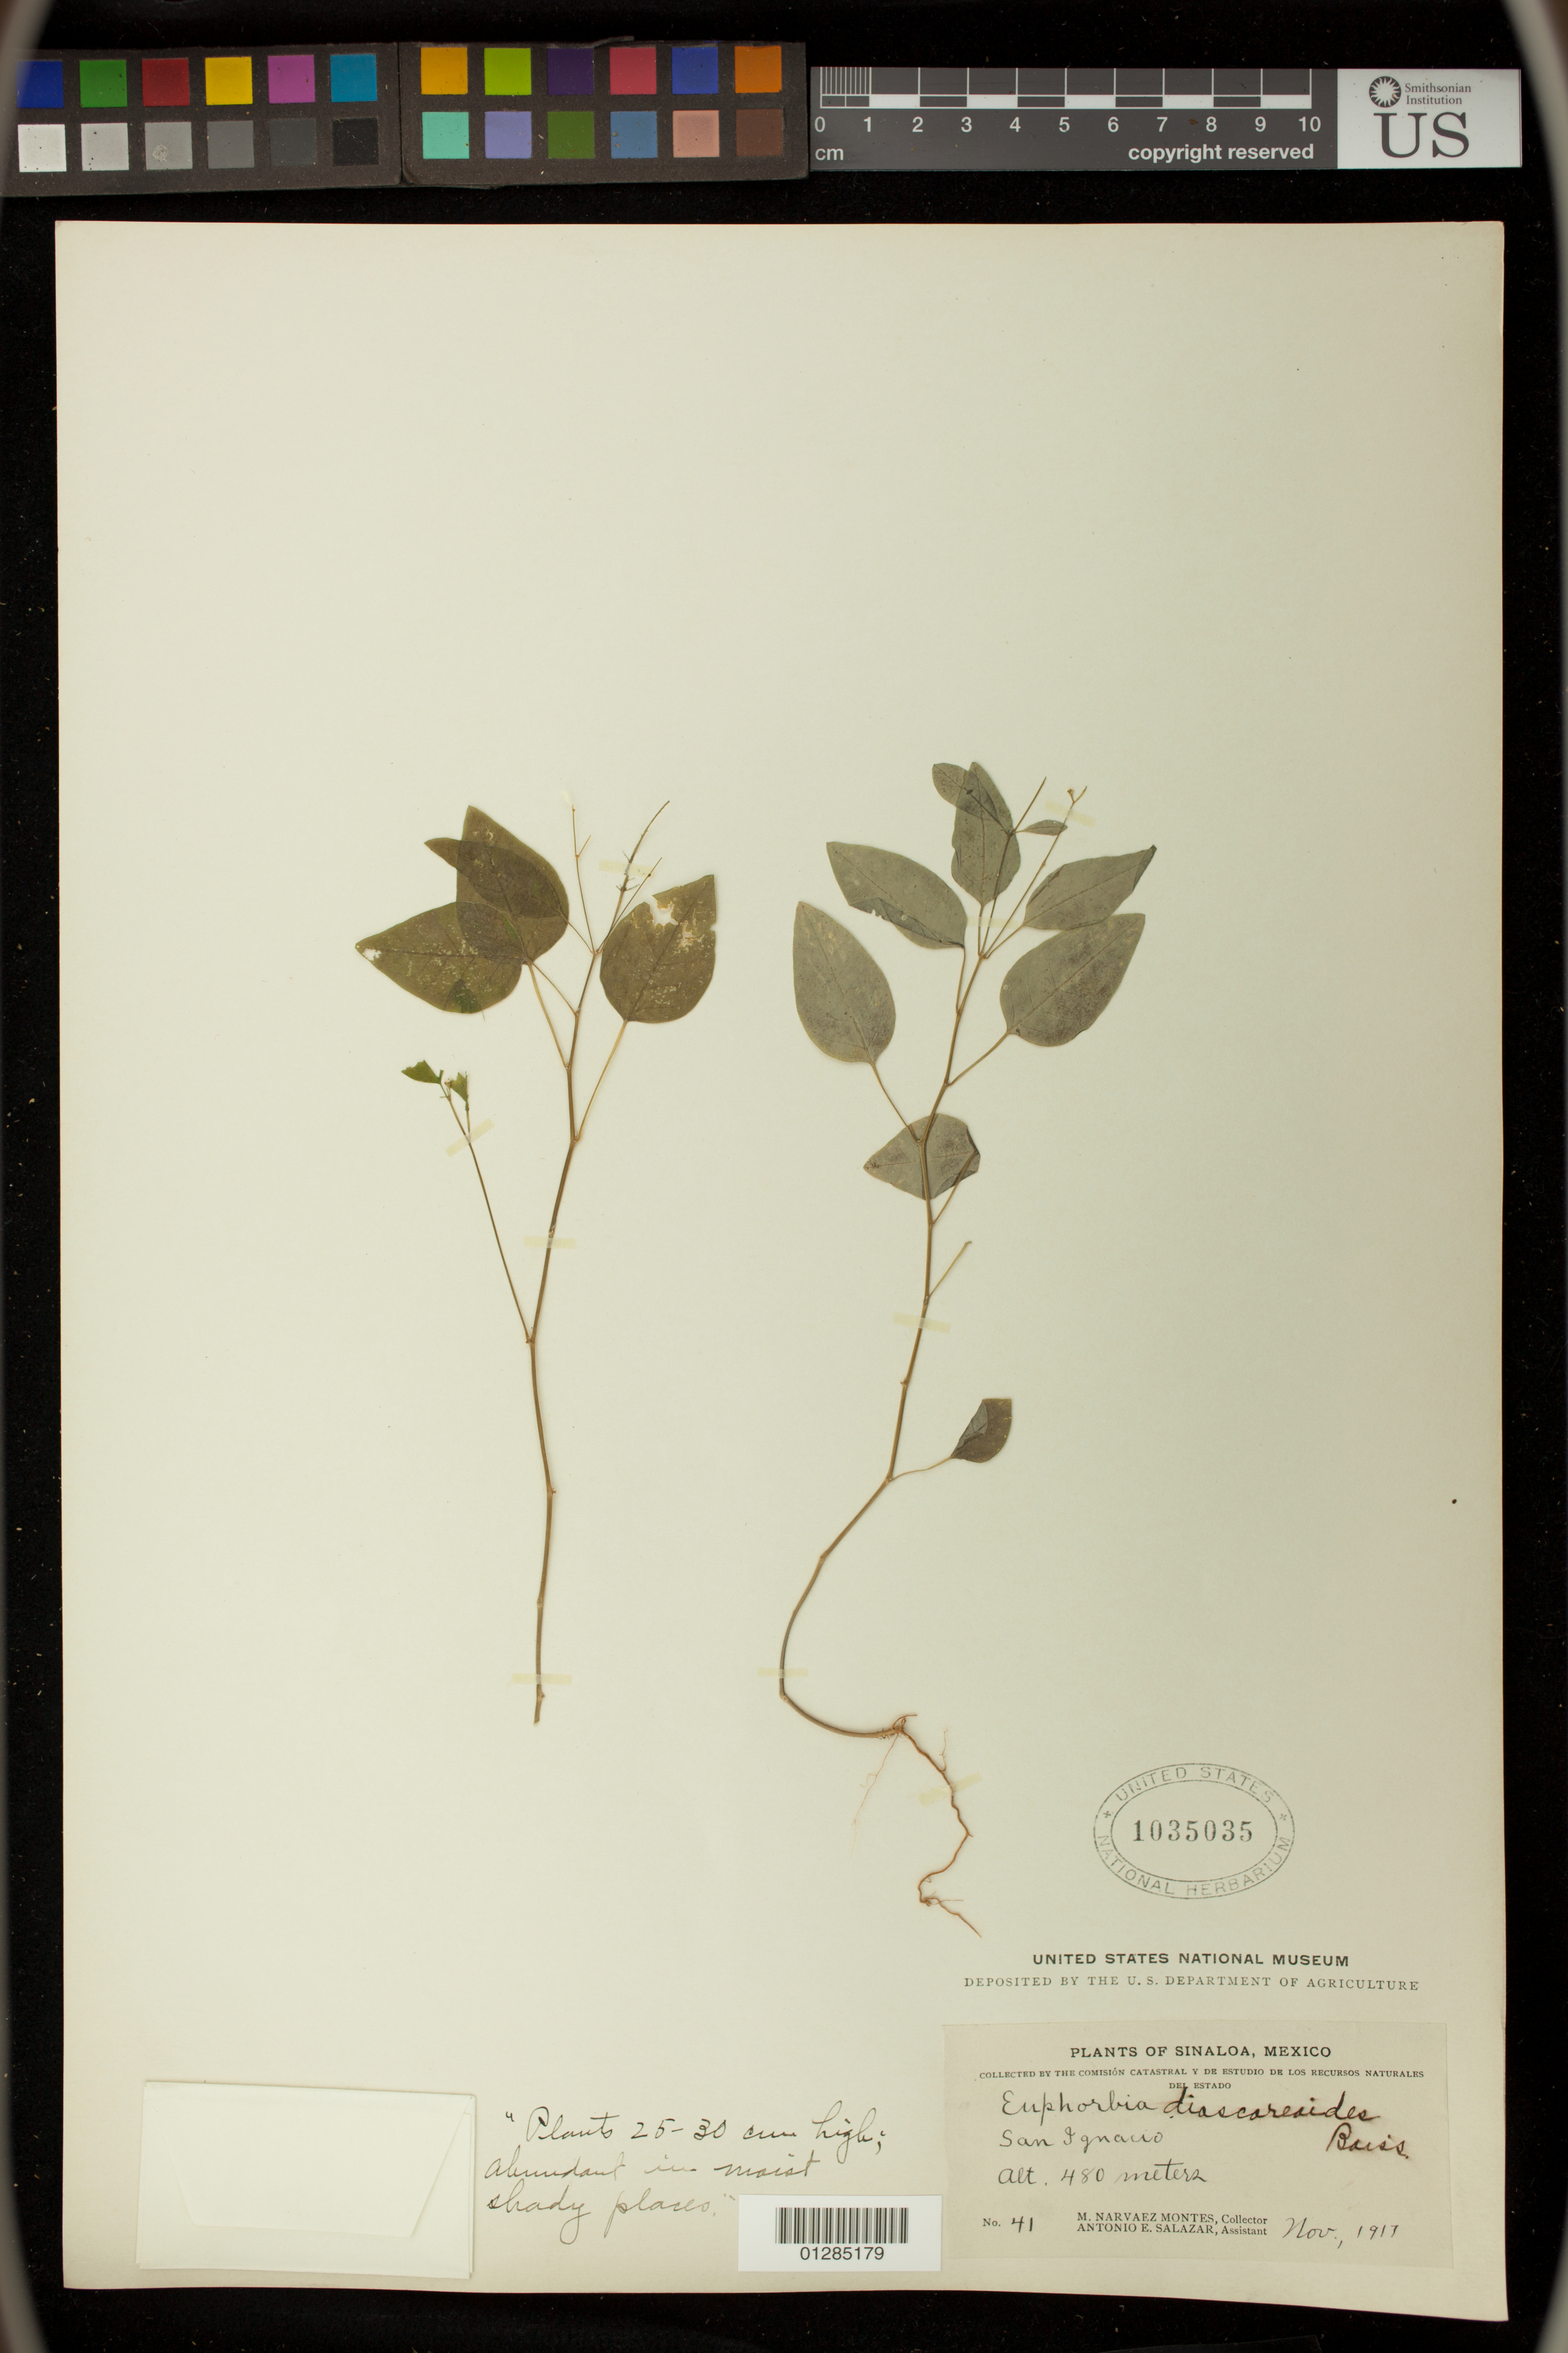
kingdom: Plantae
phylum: Tracheophyta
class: Magnoliopsida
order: Malpighiales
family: Euphorbiaceae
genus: Euphorbia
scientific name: Euphorbia graminea var. graminea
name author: Jacq.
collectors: M. Narvaez-Montes & A. E. Salazar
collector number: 41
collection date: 1917-11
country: Mexico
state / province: Sinaloa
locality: San Ignacio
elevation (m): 480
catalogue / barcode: US 1035035